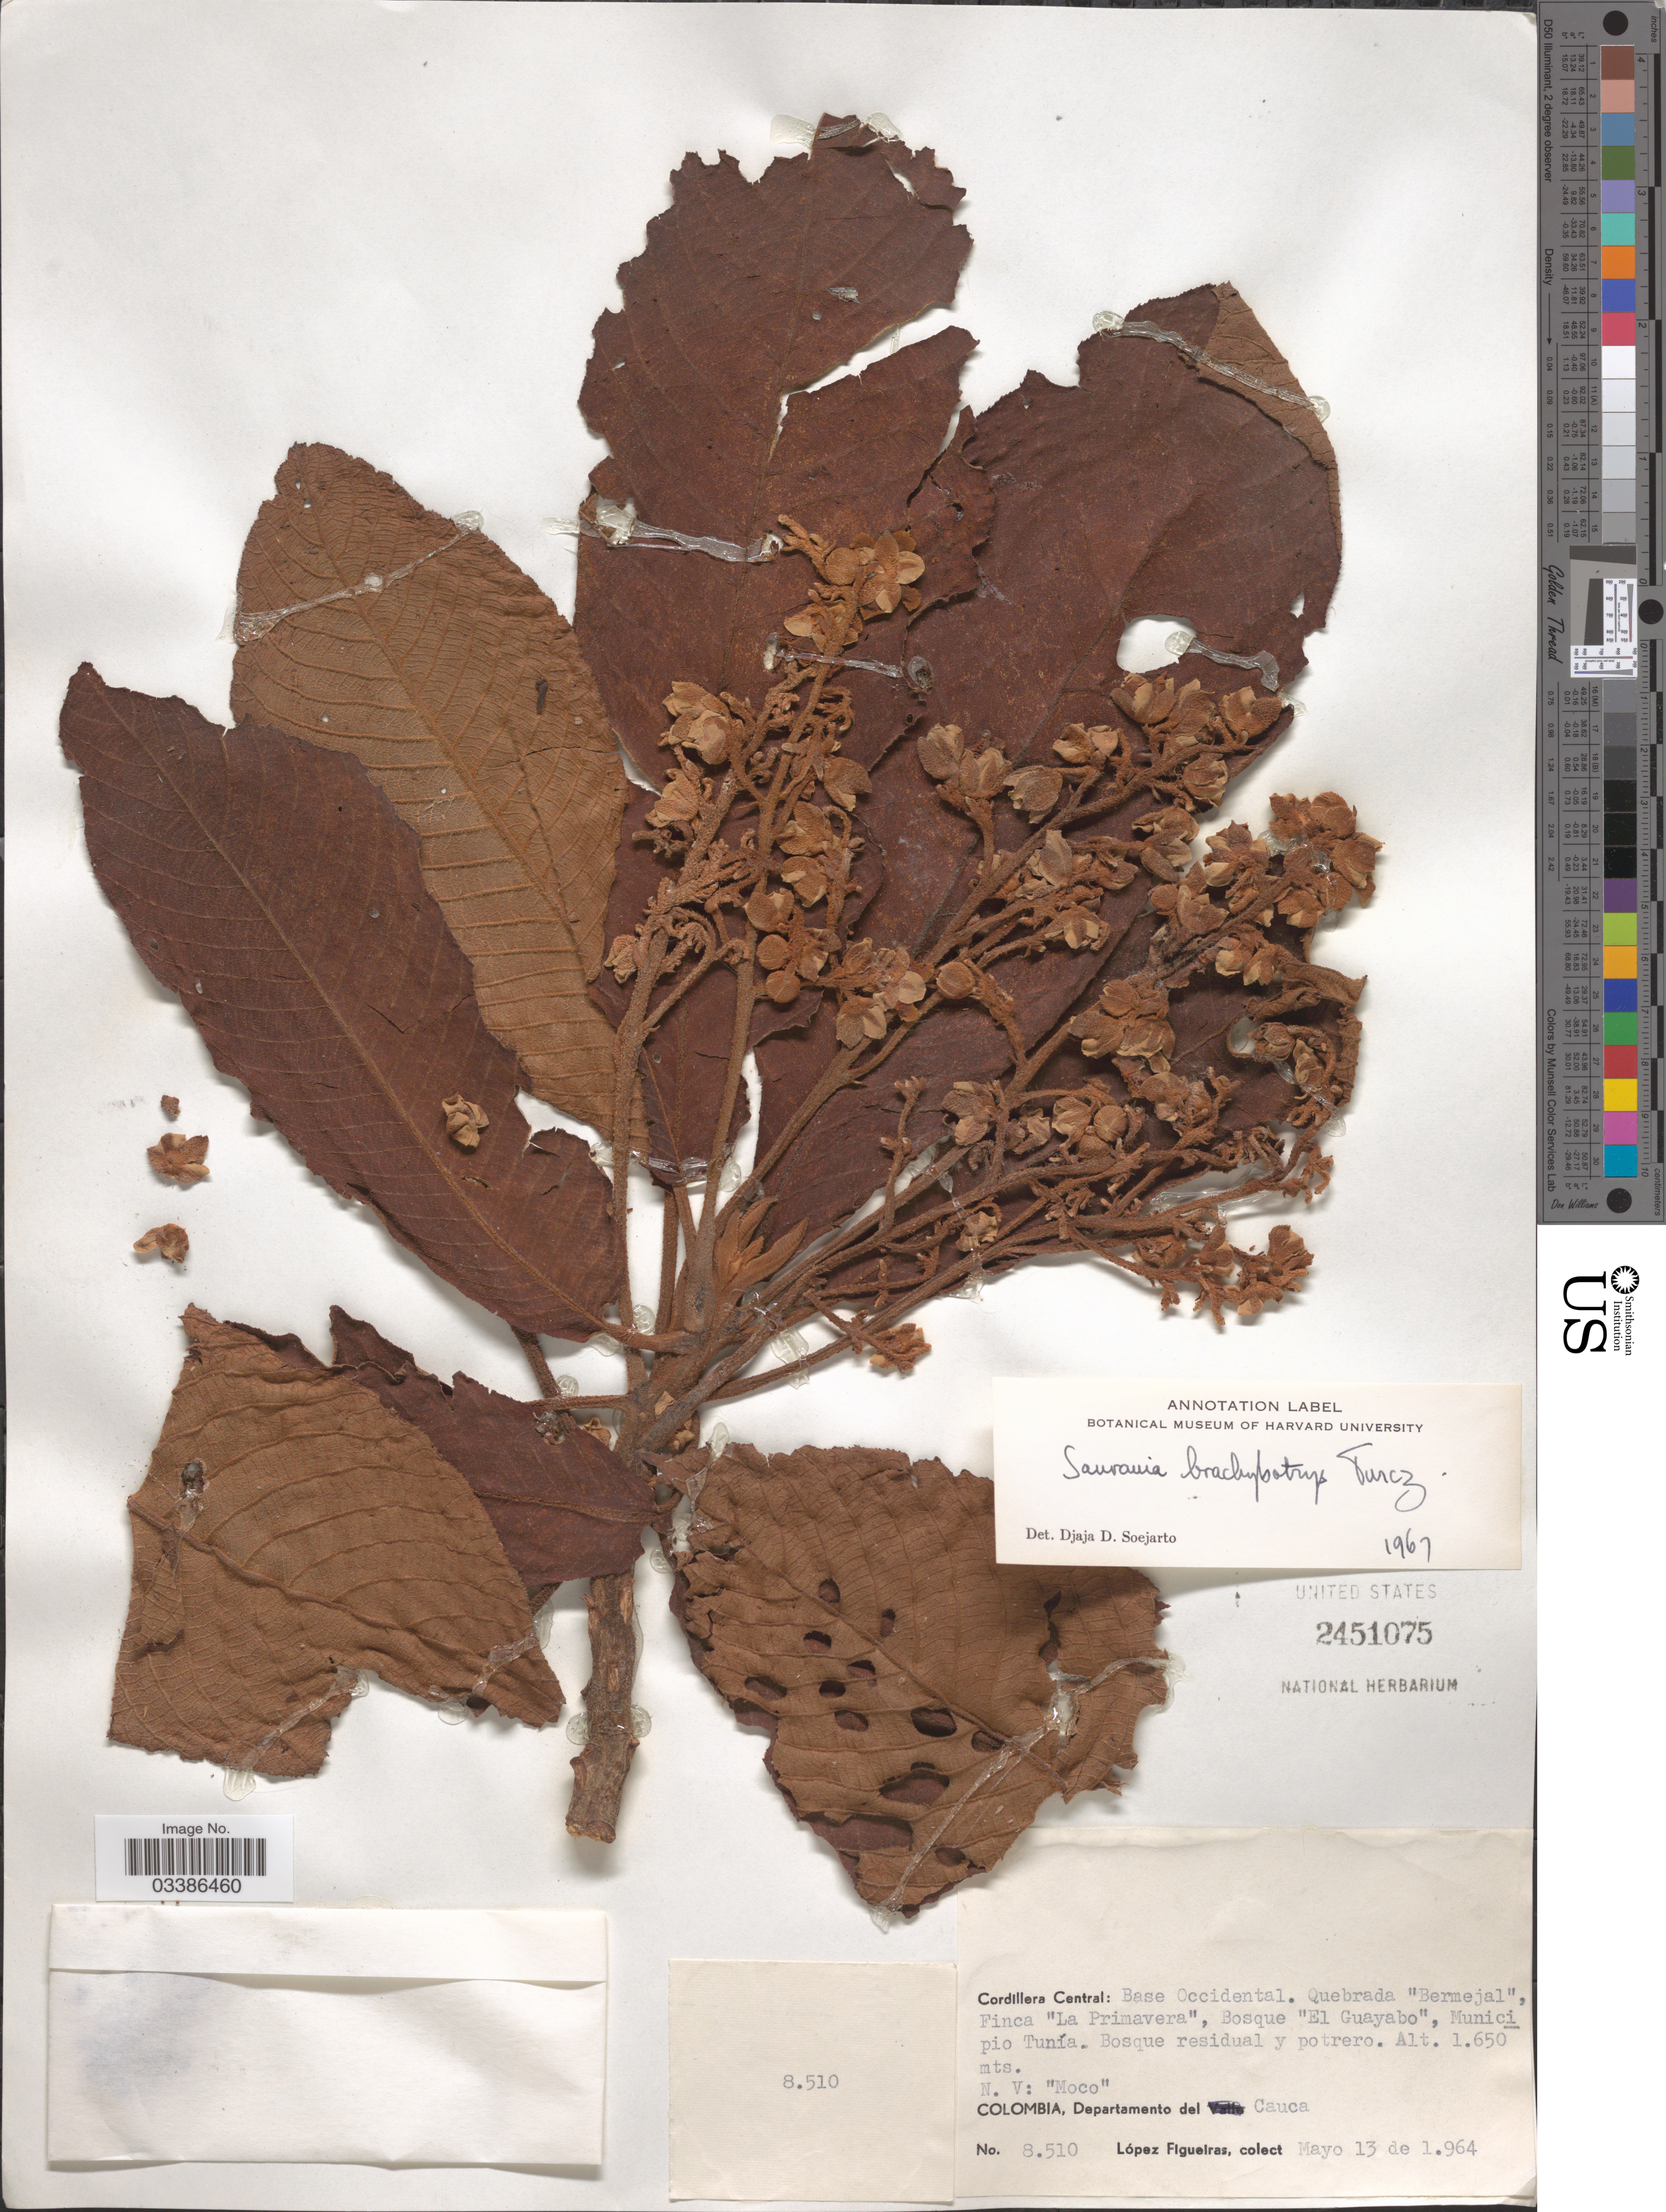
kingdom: Plantae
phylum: Tracheophyta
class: Magnoliopsida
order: Ericales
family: Actinidiaceae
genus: Saurauia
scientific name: Saurauia brachybotrys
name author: Turcz.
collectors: M. López Figueiras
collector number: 8510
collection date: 1964-05-13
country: Colombia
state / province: Cauca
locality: Cordillera Central: Base Occidental. Quebrada "Bermejal", Finca "La Primavera", Bosque "El Guayabo", Municipio Tunía. Departamento del Cauca.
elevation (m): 1650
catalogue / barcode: US 2451075